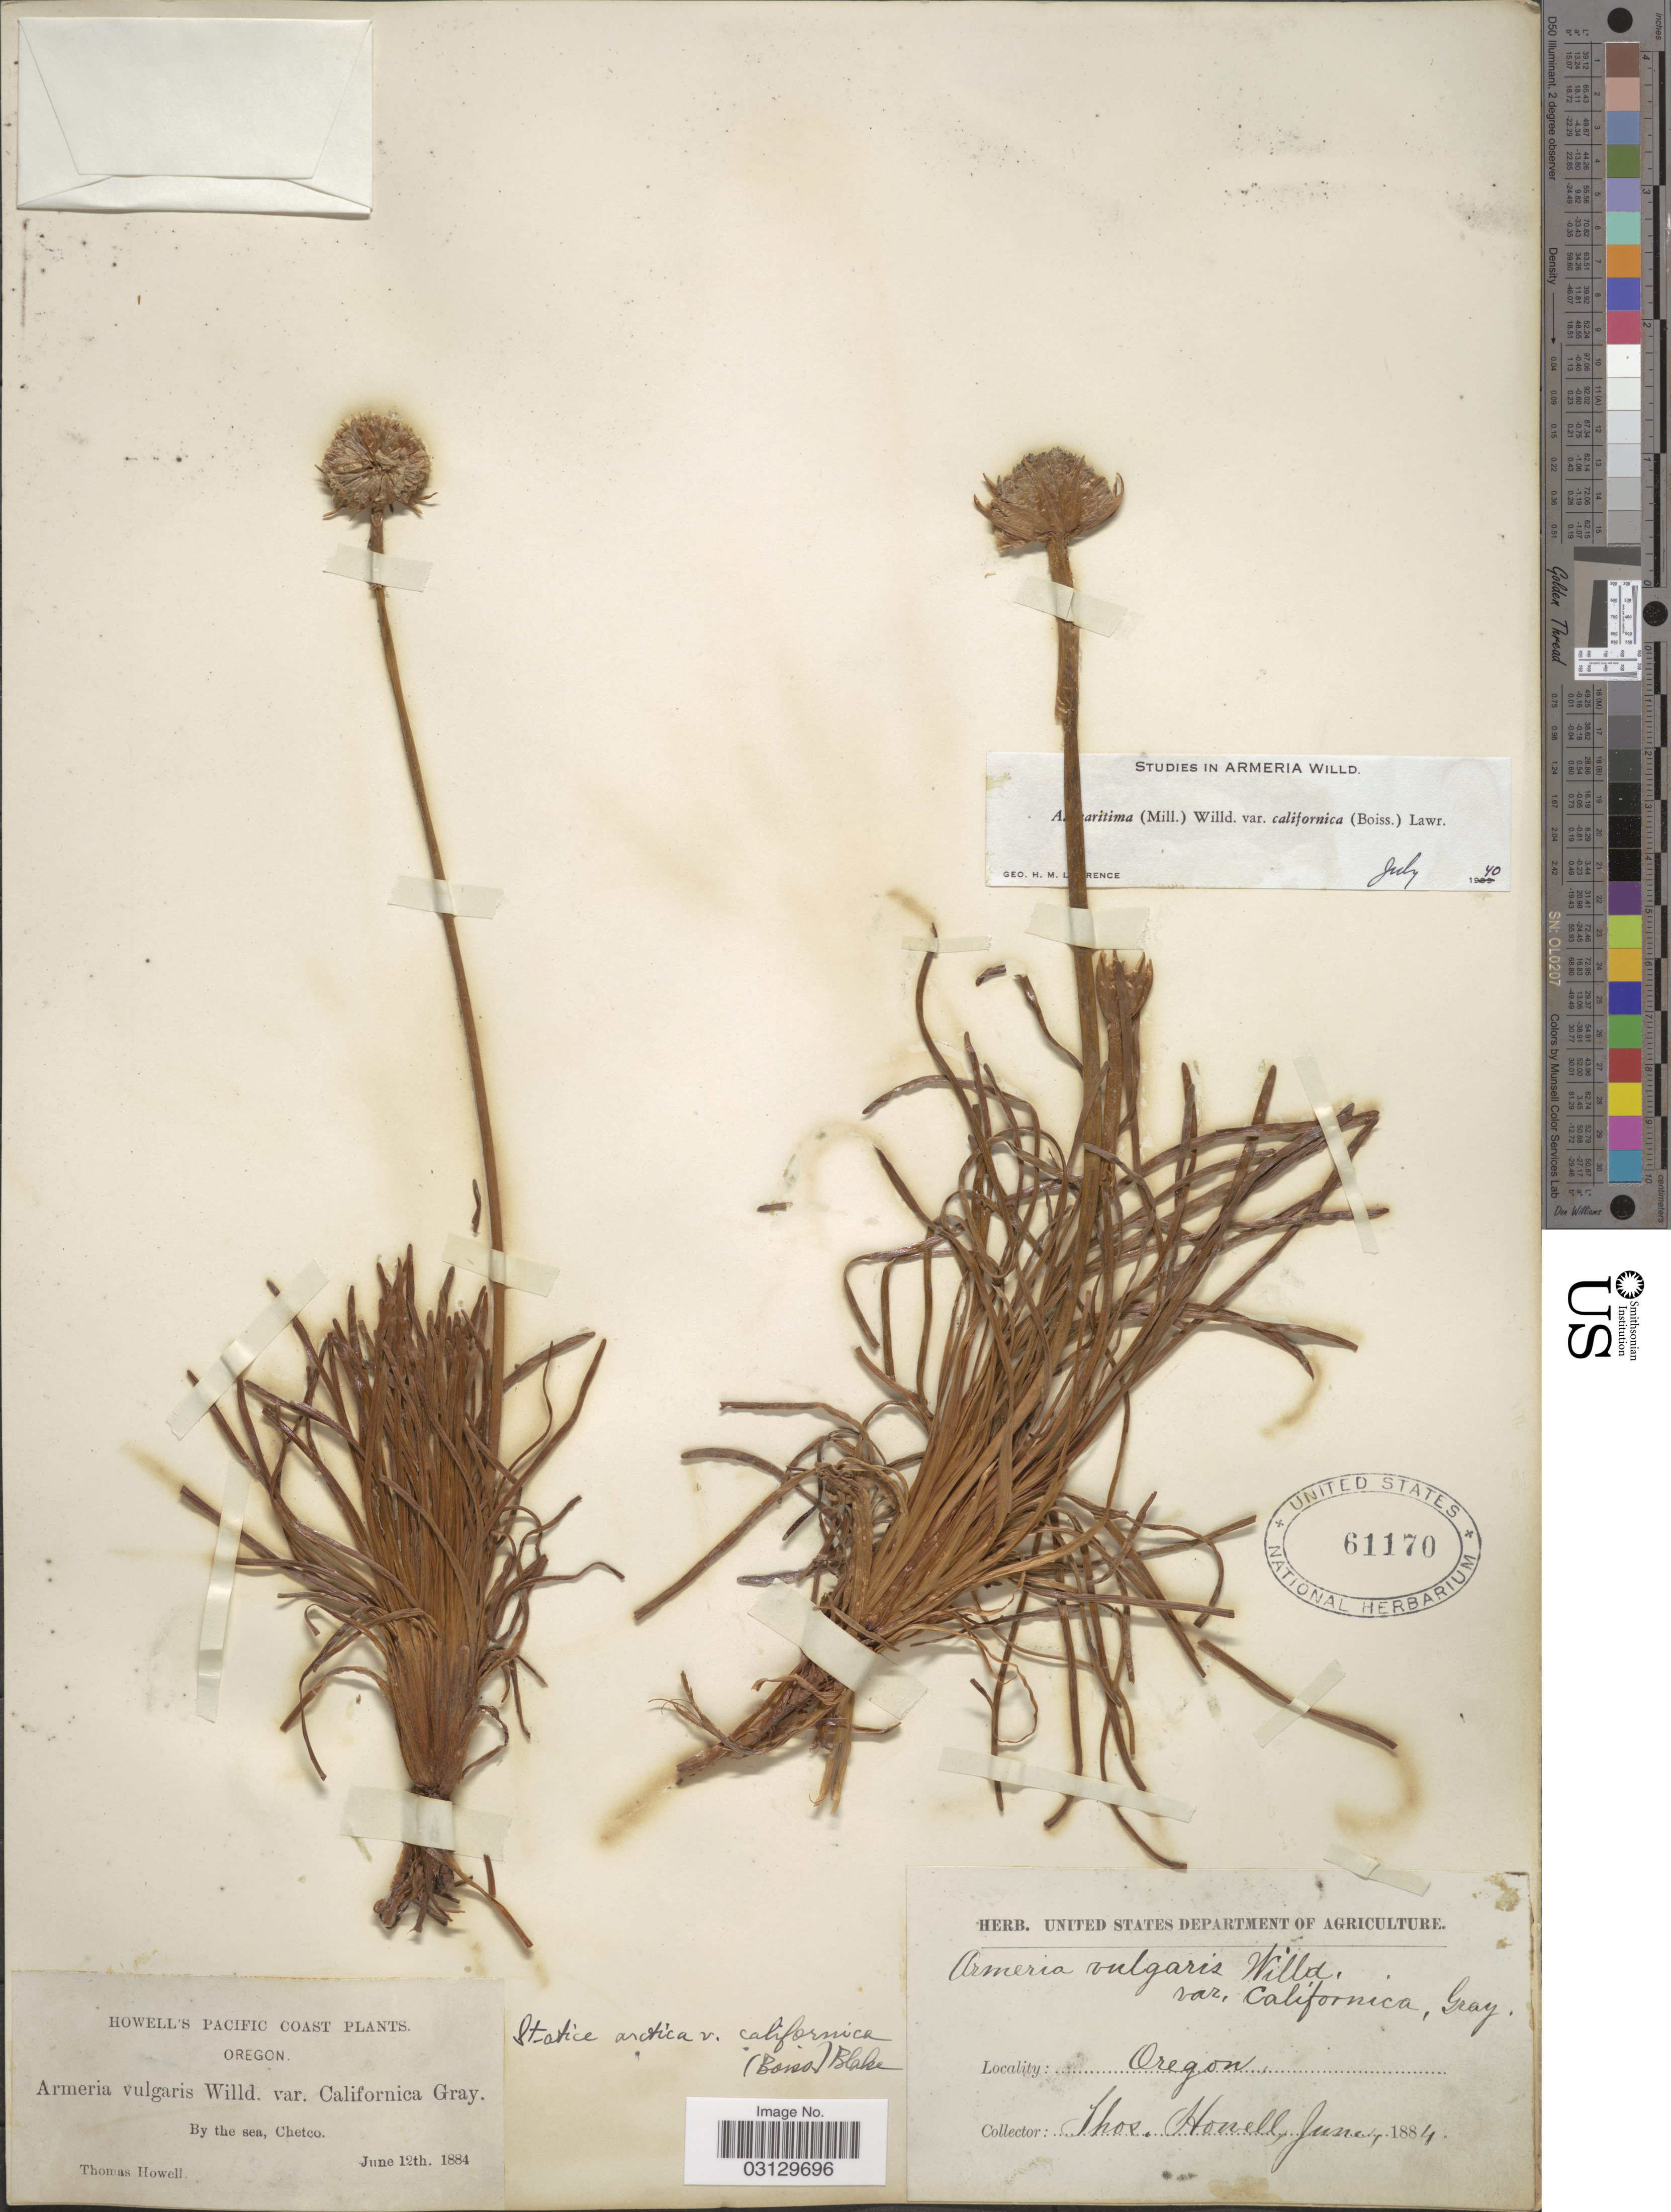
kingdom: Plantae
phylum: Tracheophyta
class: Magnoliopsida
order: Caryophyllales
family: Plumbaginaceae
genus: Armeria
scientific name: Armeria maritima subsp. californica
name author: (Boiss.) A.E. Porsild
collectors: T. Howell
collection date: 1884-06-12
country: United States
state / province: Oregon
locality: Pacific Coast. By the sea, Chetco.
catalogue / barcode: US 61170